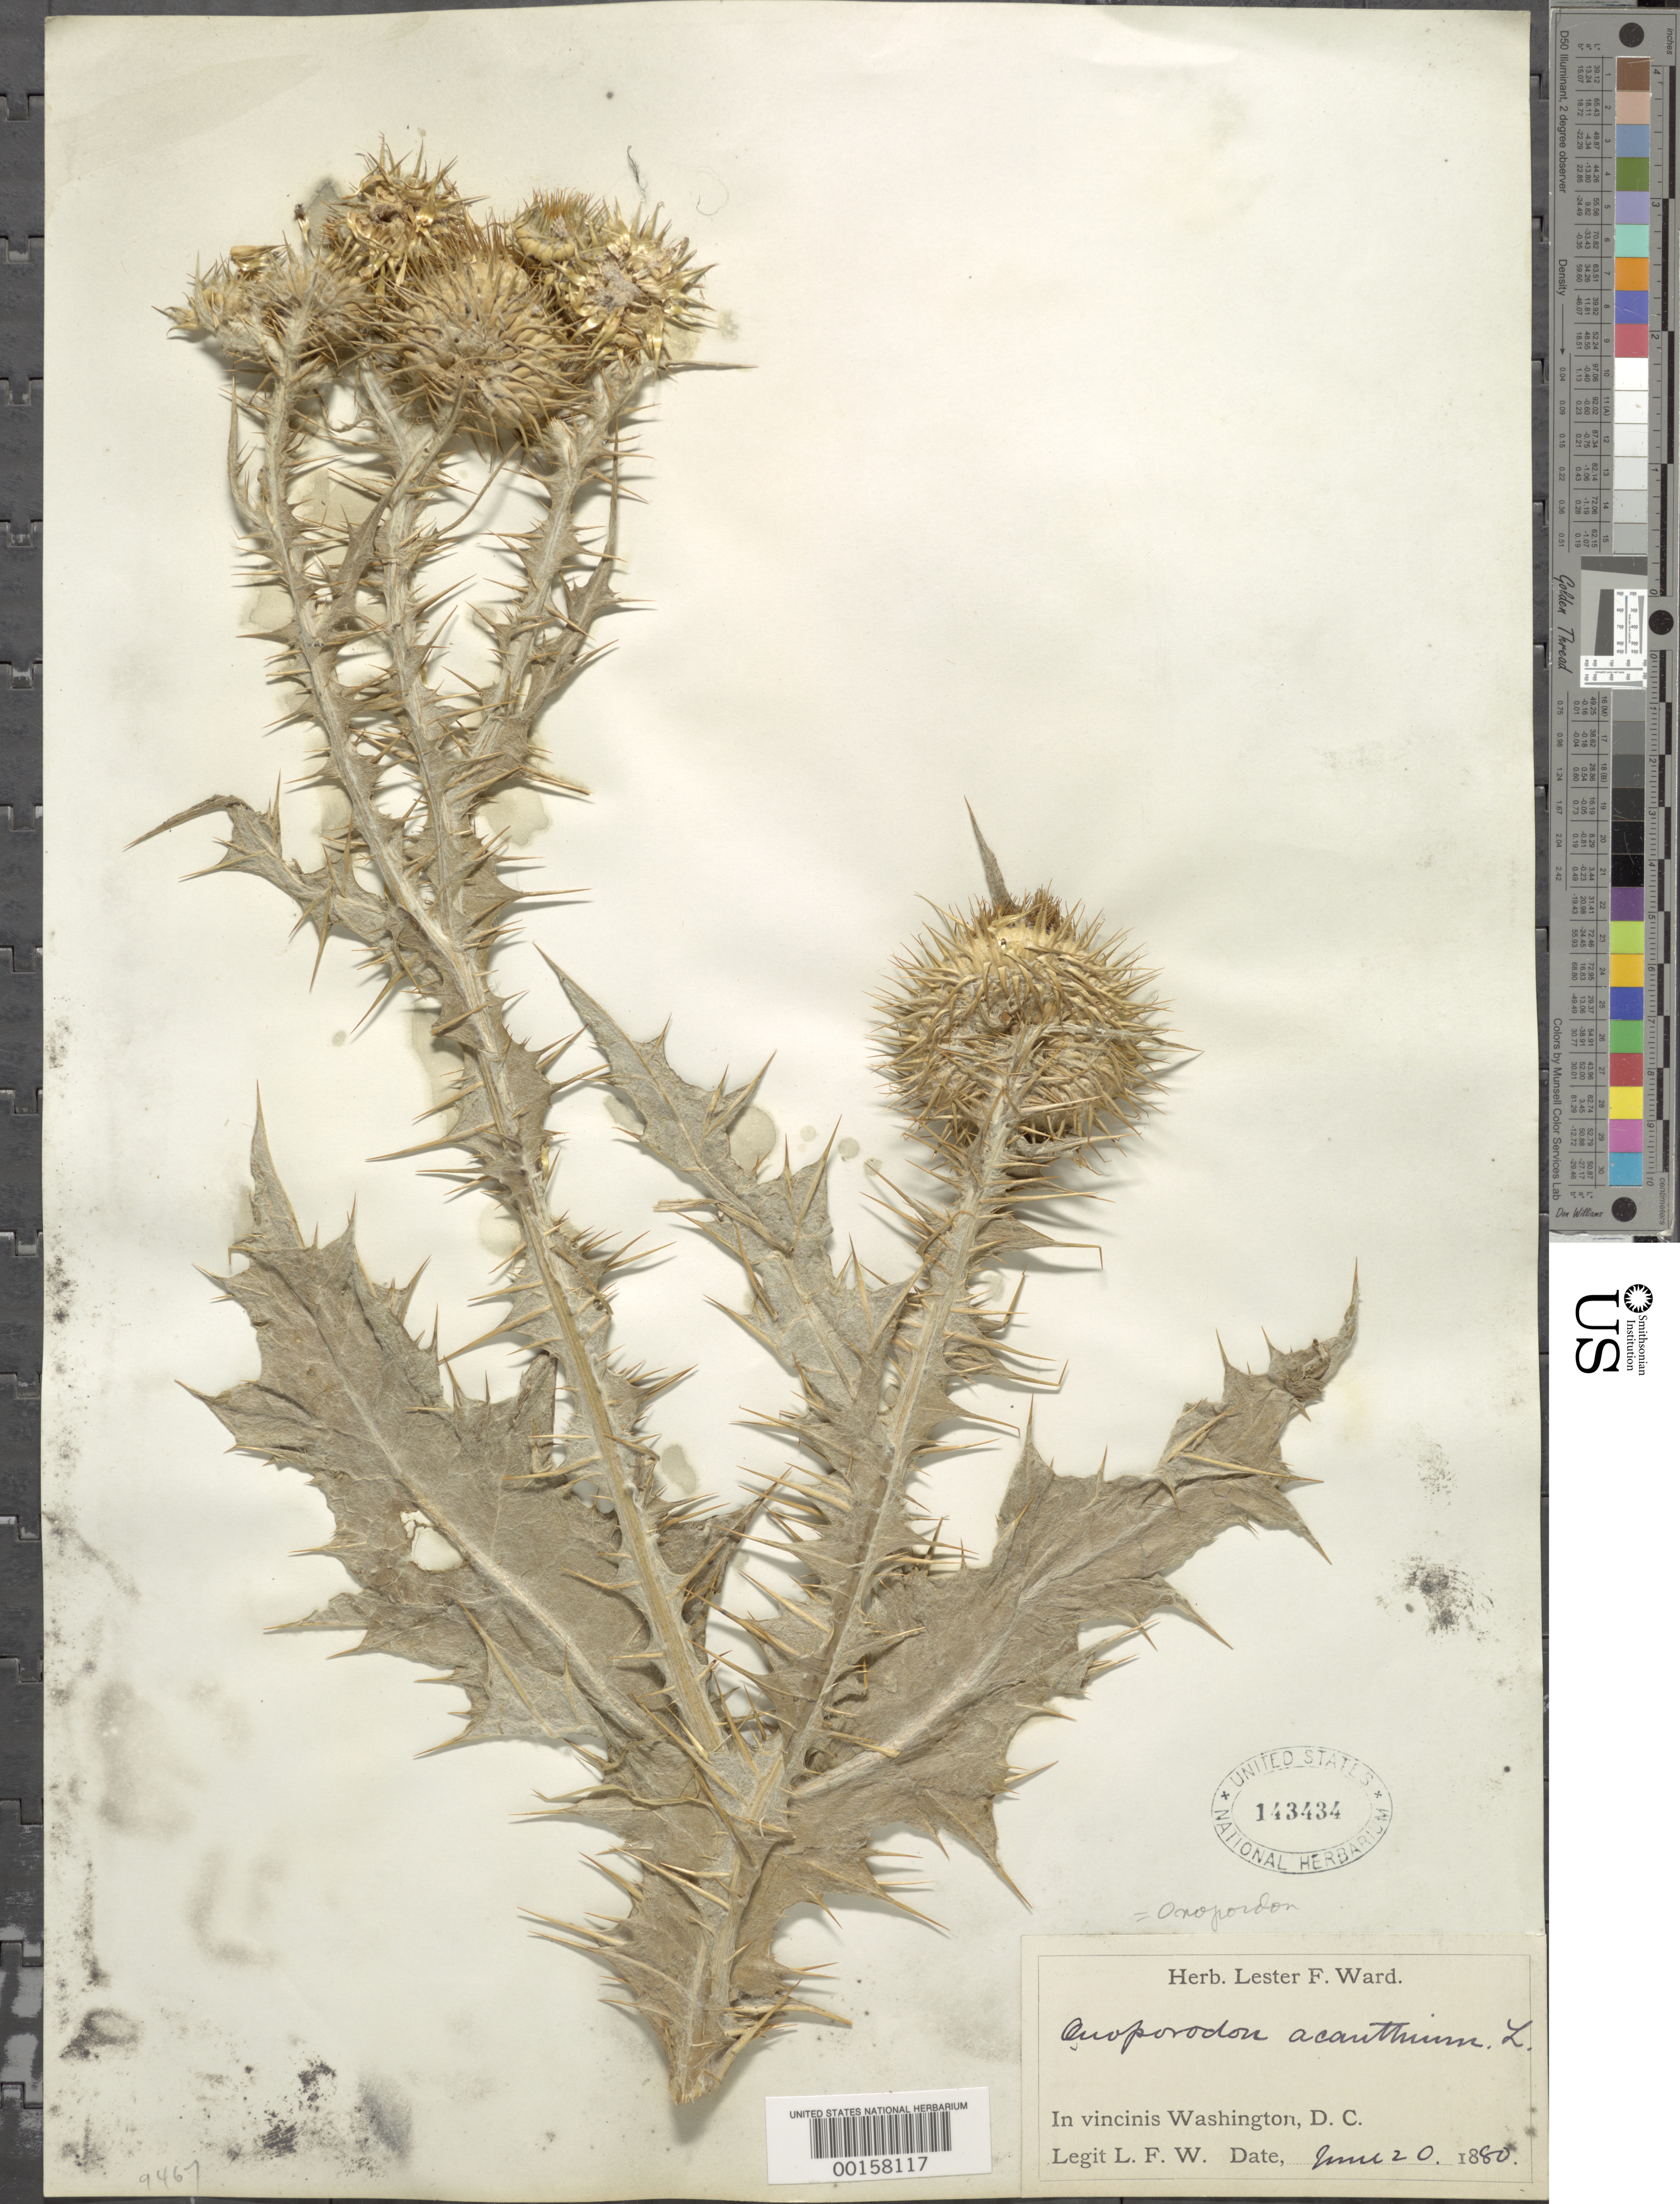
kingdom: Plantae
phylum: Tracheophyta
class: Magnoliopsida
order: Asterales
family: Asteraceae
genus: Onopordum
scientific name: Onopordum acanthium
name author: L.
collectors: L. F. Ward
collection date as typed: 20 Jun 1880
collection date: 1880-06-20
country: United States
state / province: District of Columbia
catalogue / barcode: US 143434